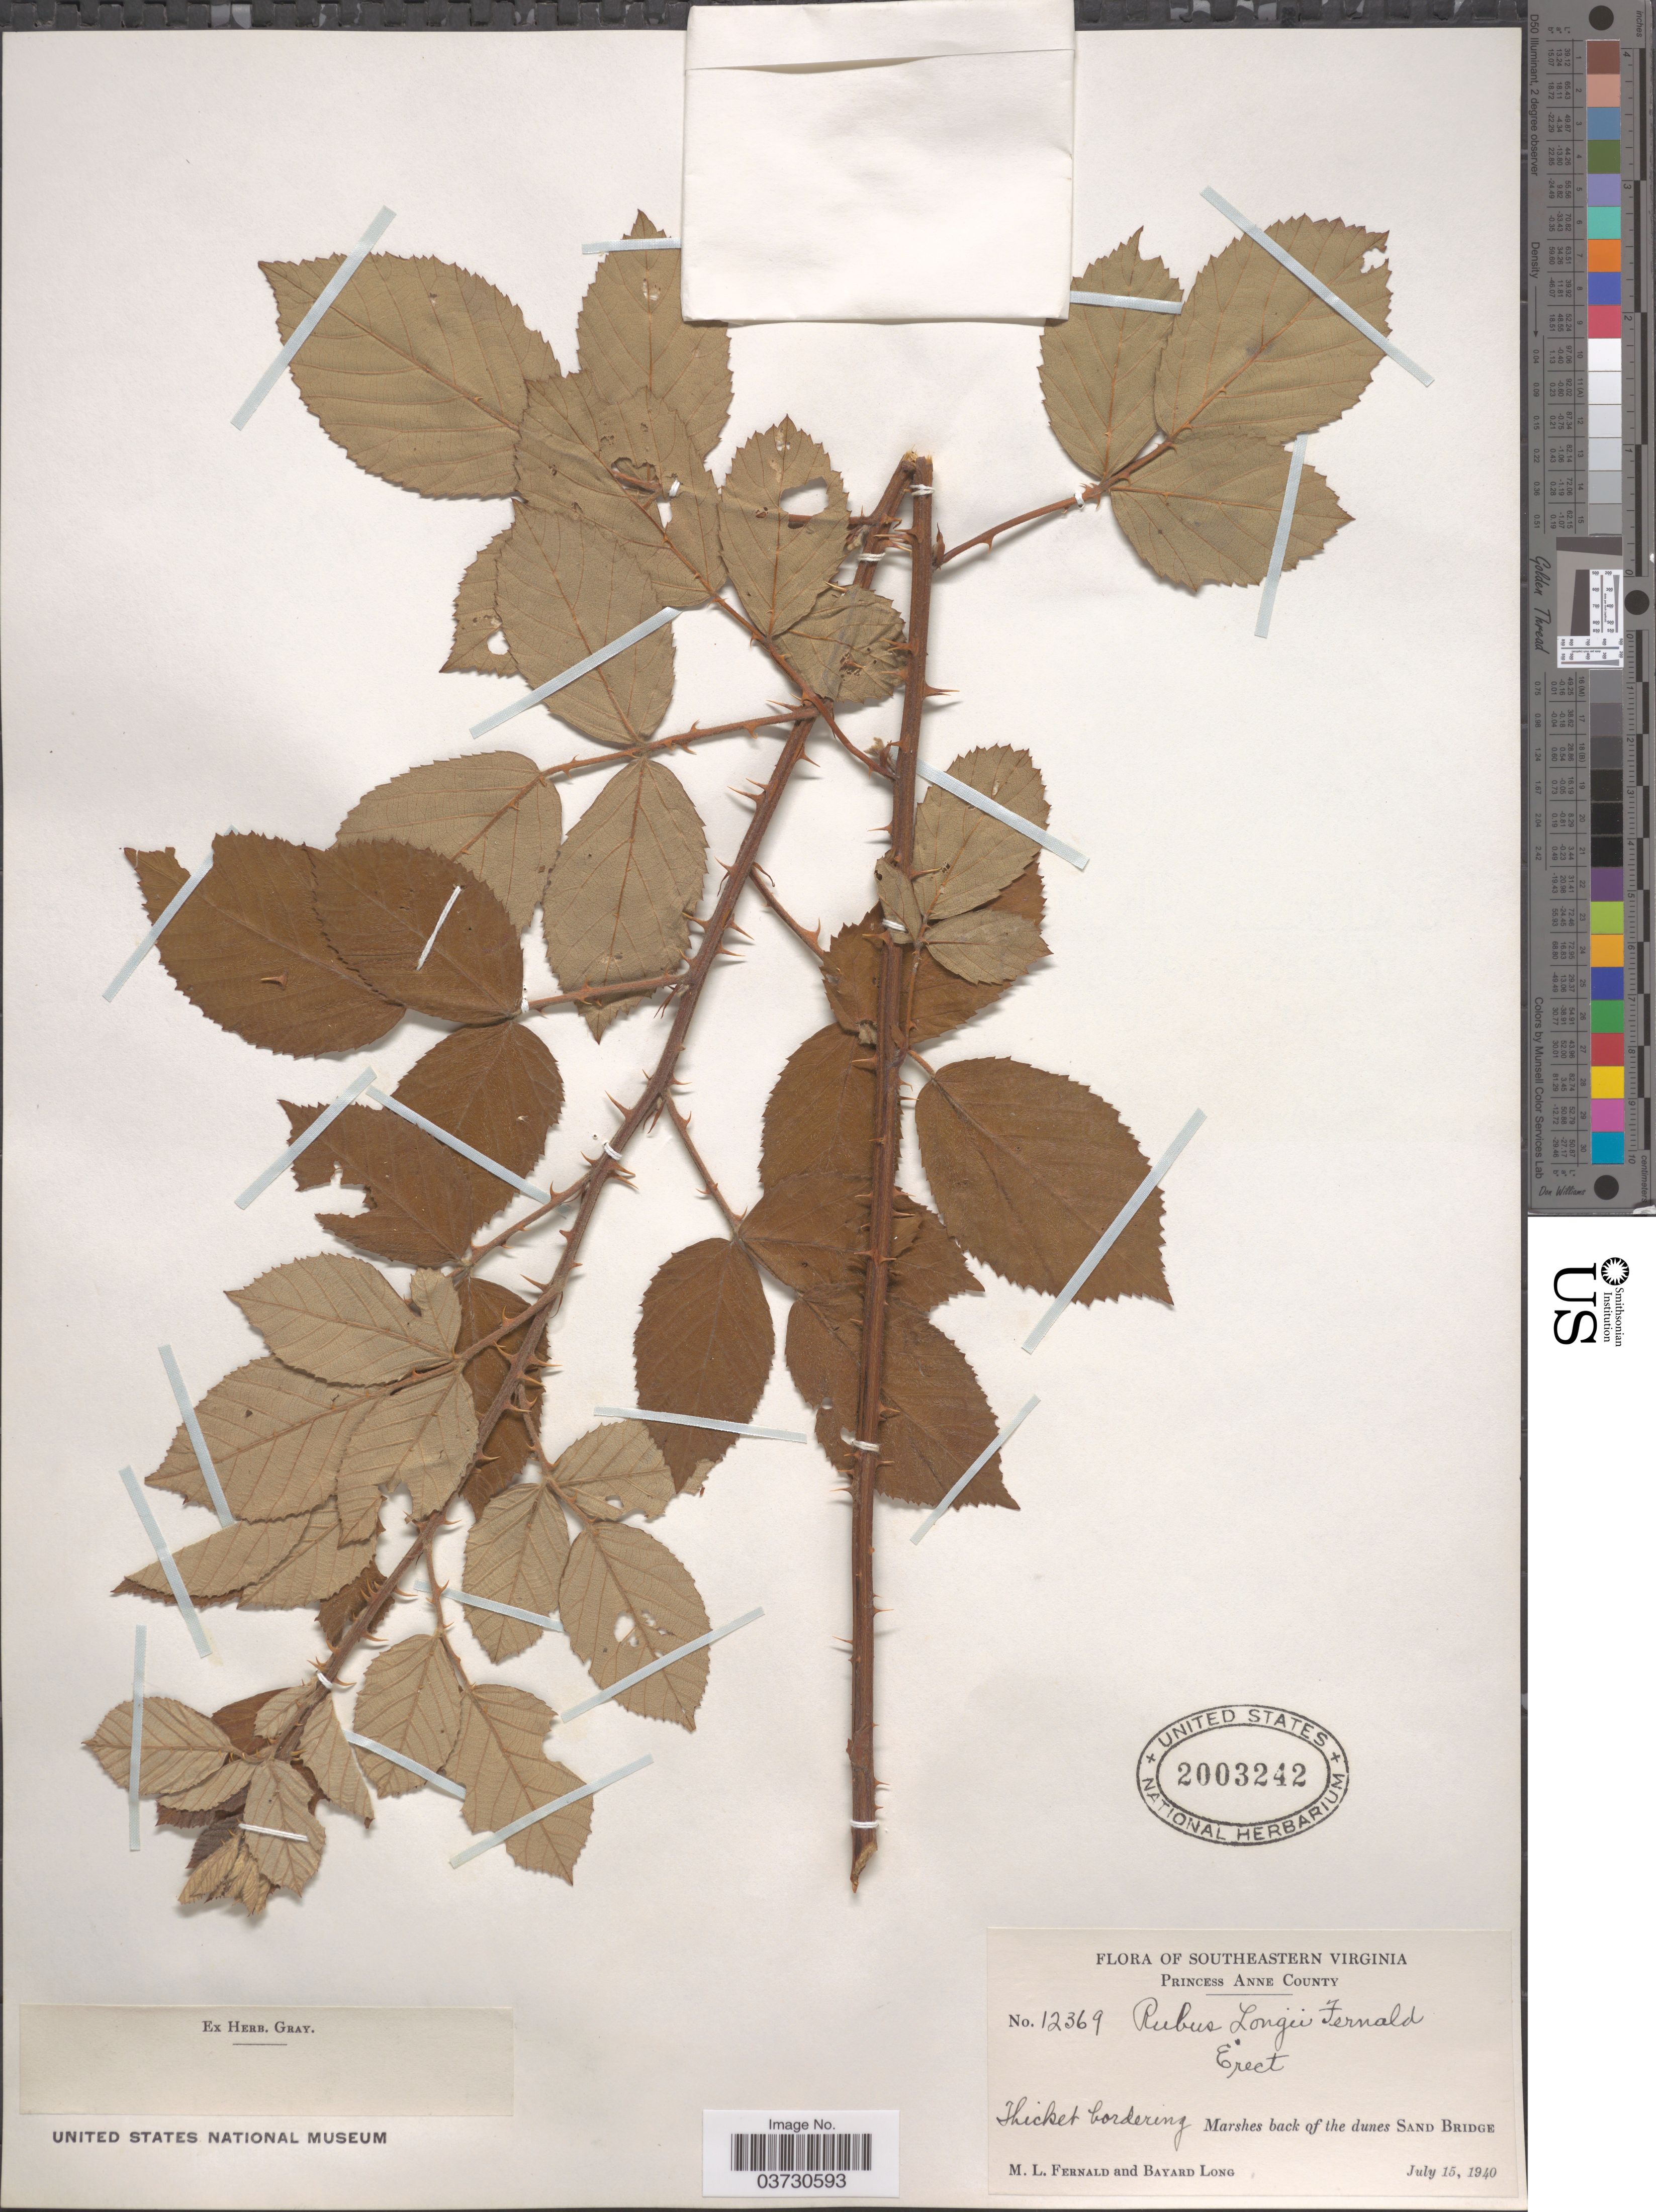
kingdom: Plantae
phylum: Tracheophyta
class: Magnoliopsida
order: Rosales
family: Rosaceae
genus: Rubus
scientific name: Rubus longii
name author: Fernald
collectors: M. L. Fernald & B. Long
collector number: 12369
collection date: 1940-07-15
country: United States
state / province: Virginia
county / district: City of Virginia Beach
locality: Southeastern Virginia. Princess Anne County. Thicket bordering Marshes back of the dunes Sand Bridge.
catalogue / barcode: US 2003242